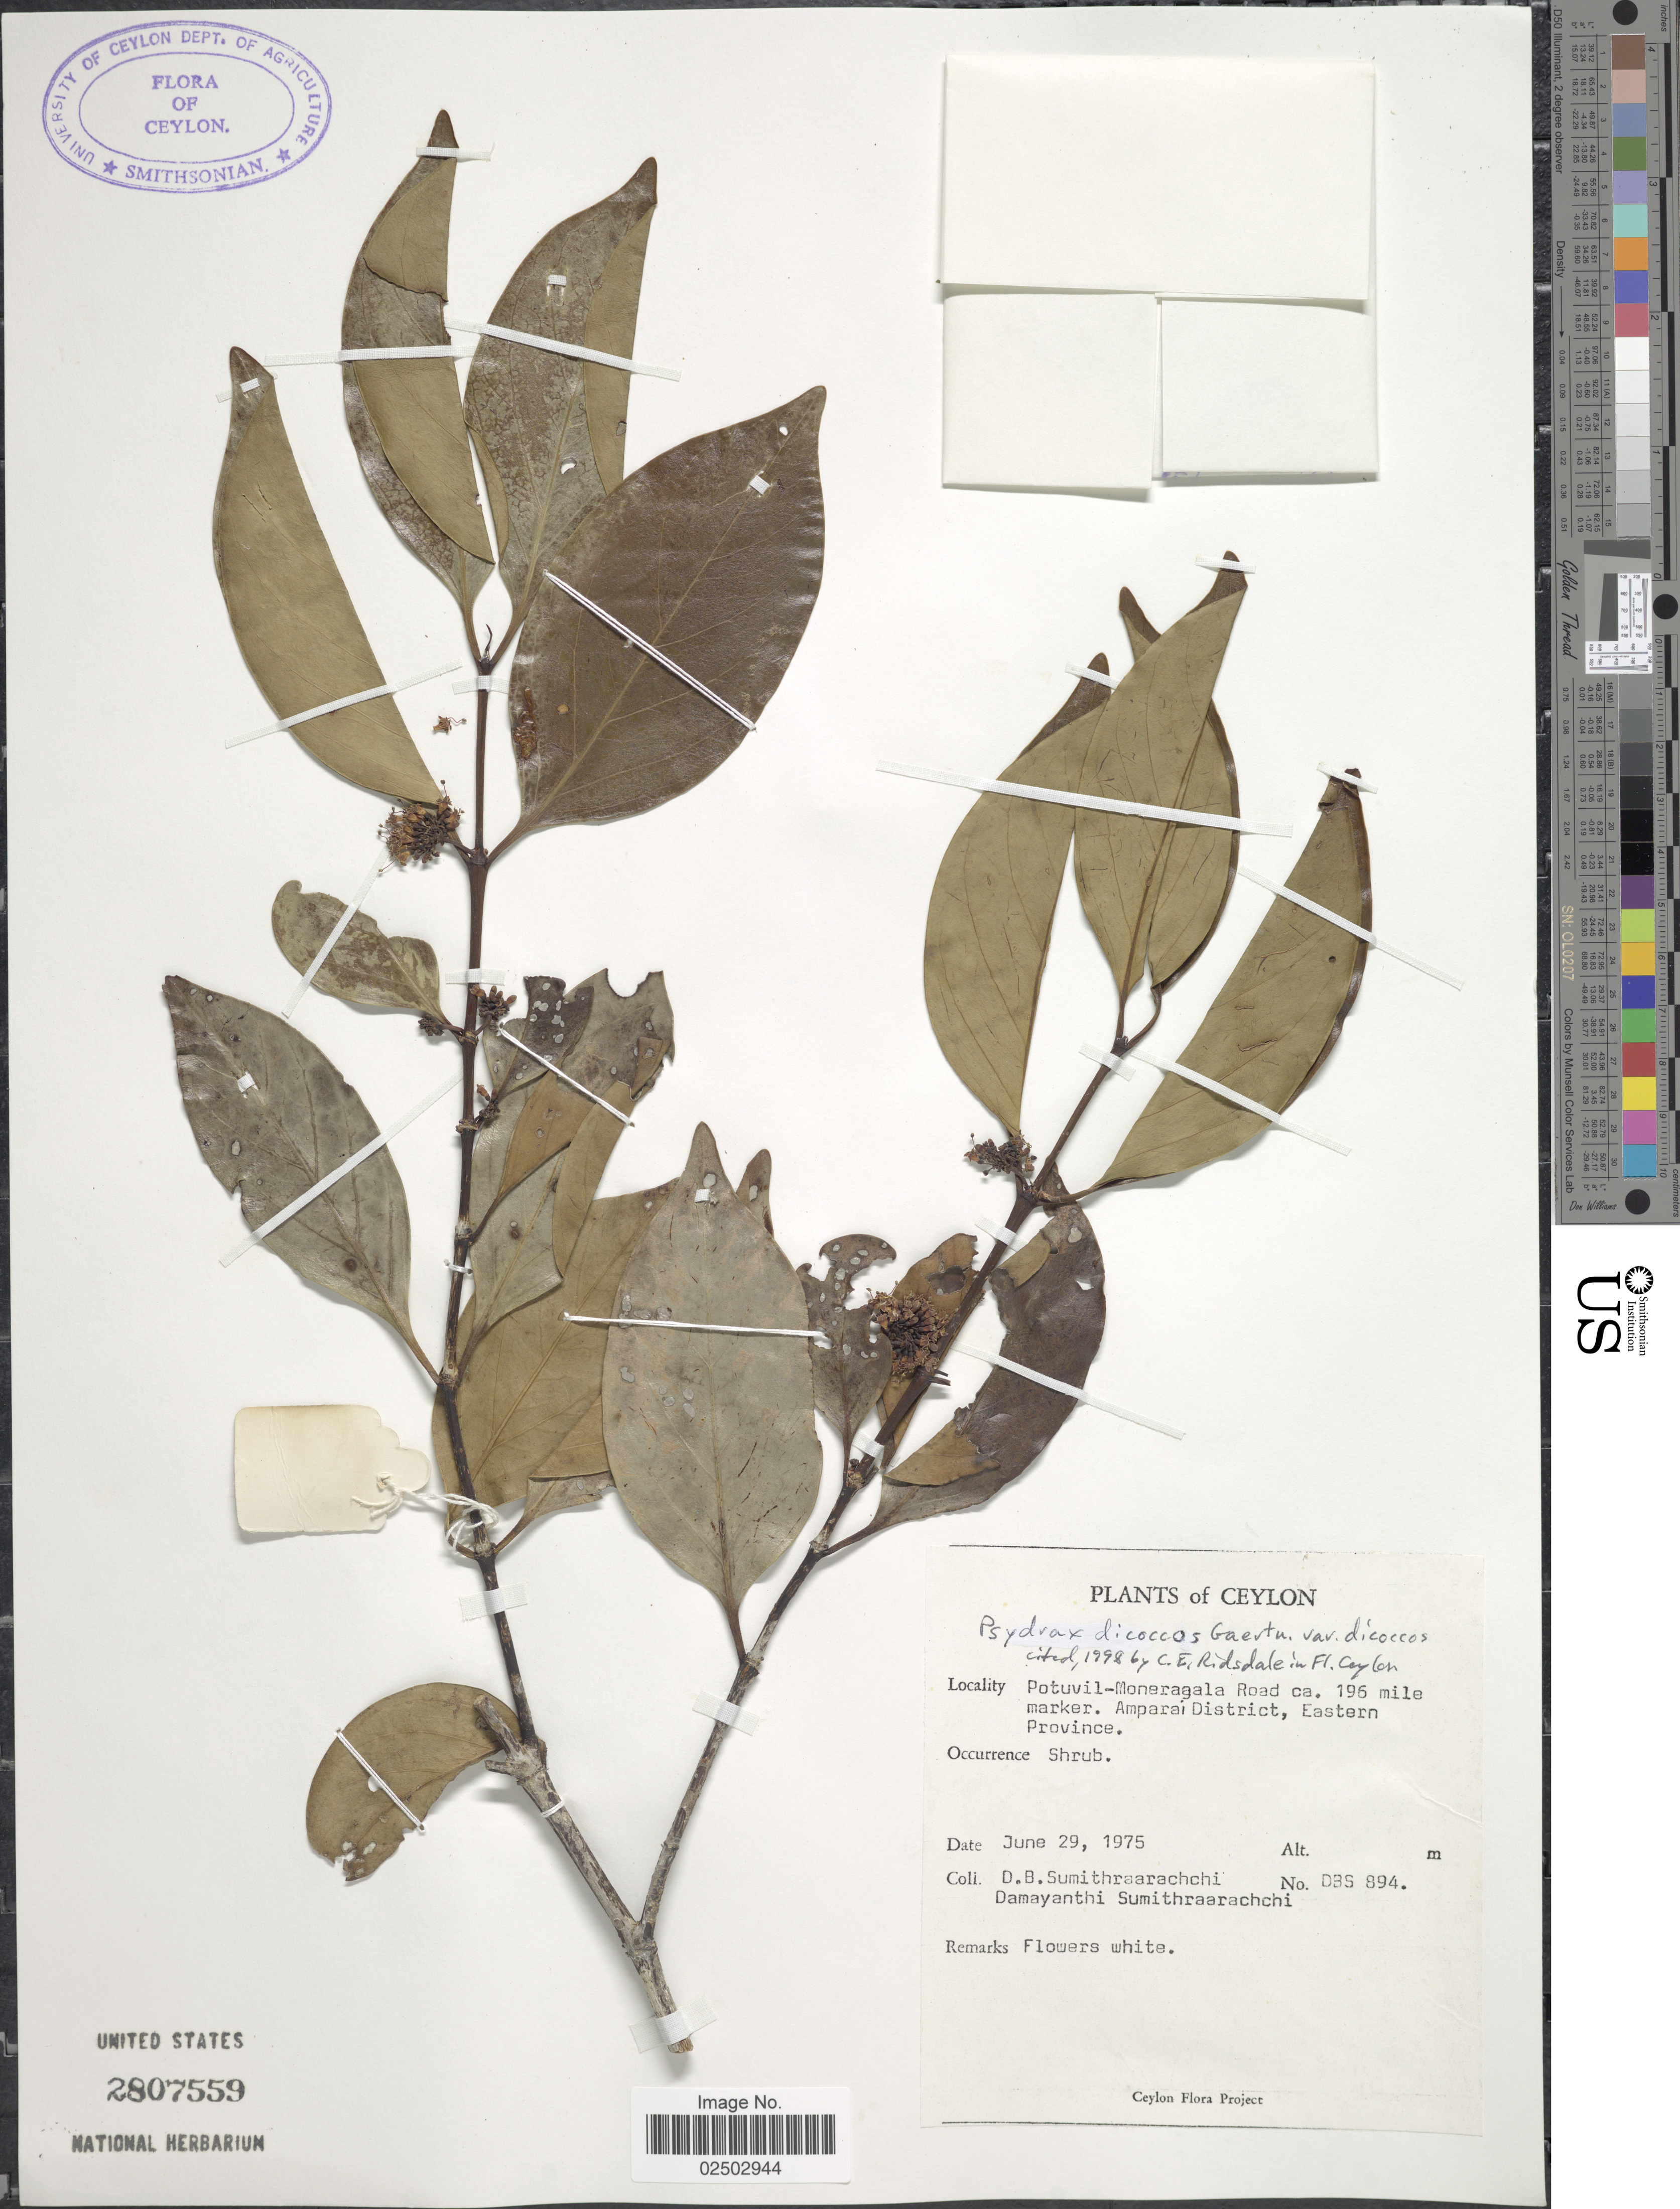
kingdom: Plantae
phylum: Tracheophyta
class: Magnoliopsida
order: Gentianales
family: Rubiaceae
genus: Canthium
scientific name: Canthium dicoccum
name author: (Gaertn.) Merr.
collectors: D. B. Sumithraarachchi & D. Sumithraarachchi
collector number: DBS 894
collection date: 1975-06-29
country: Sri Lanka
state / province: Eastern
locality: Potuvil-Moneragala Road, 196 mile marker, Amparai District, Eastern Province, Ceylon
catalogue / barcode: US 2807559